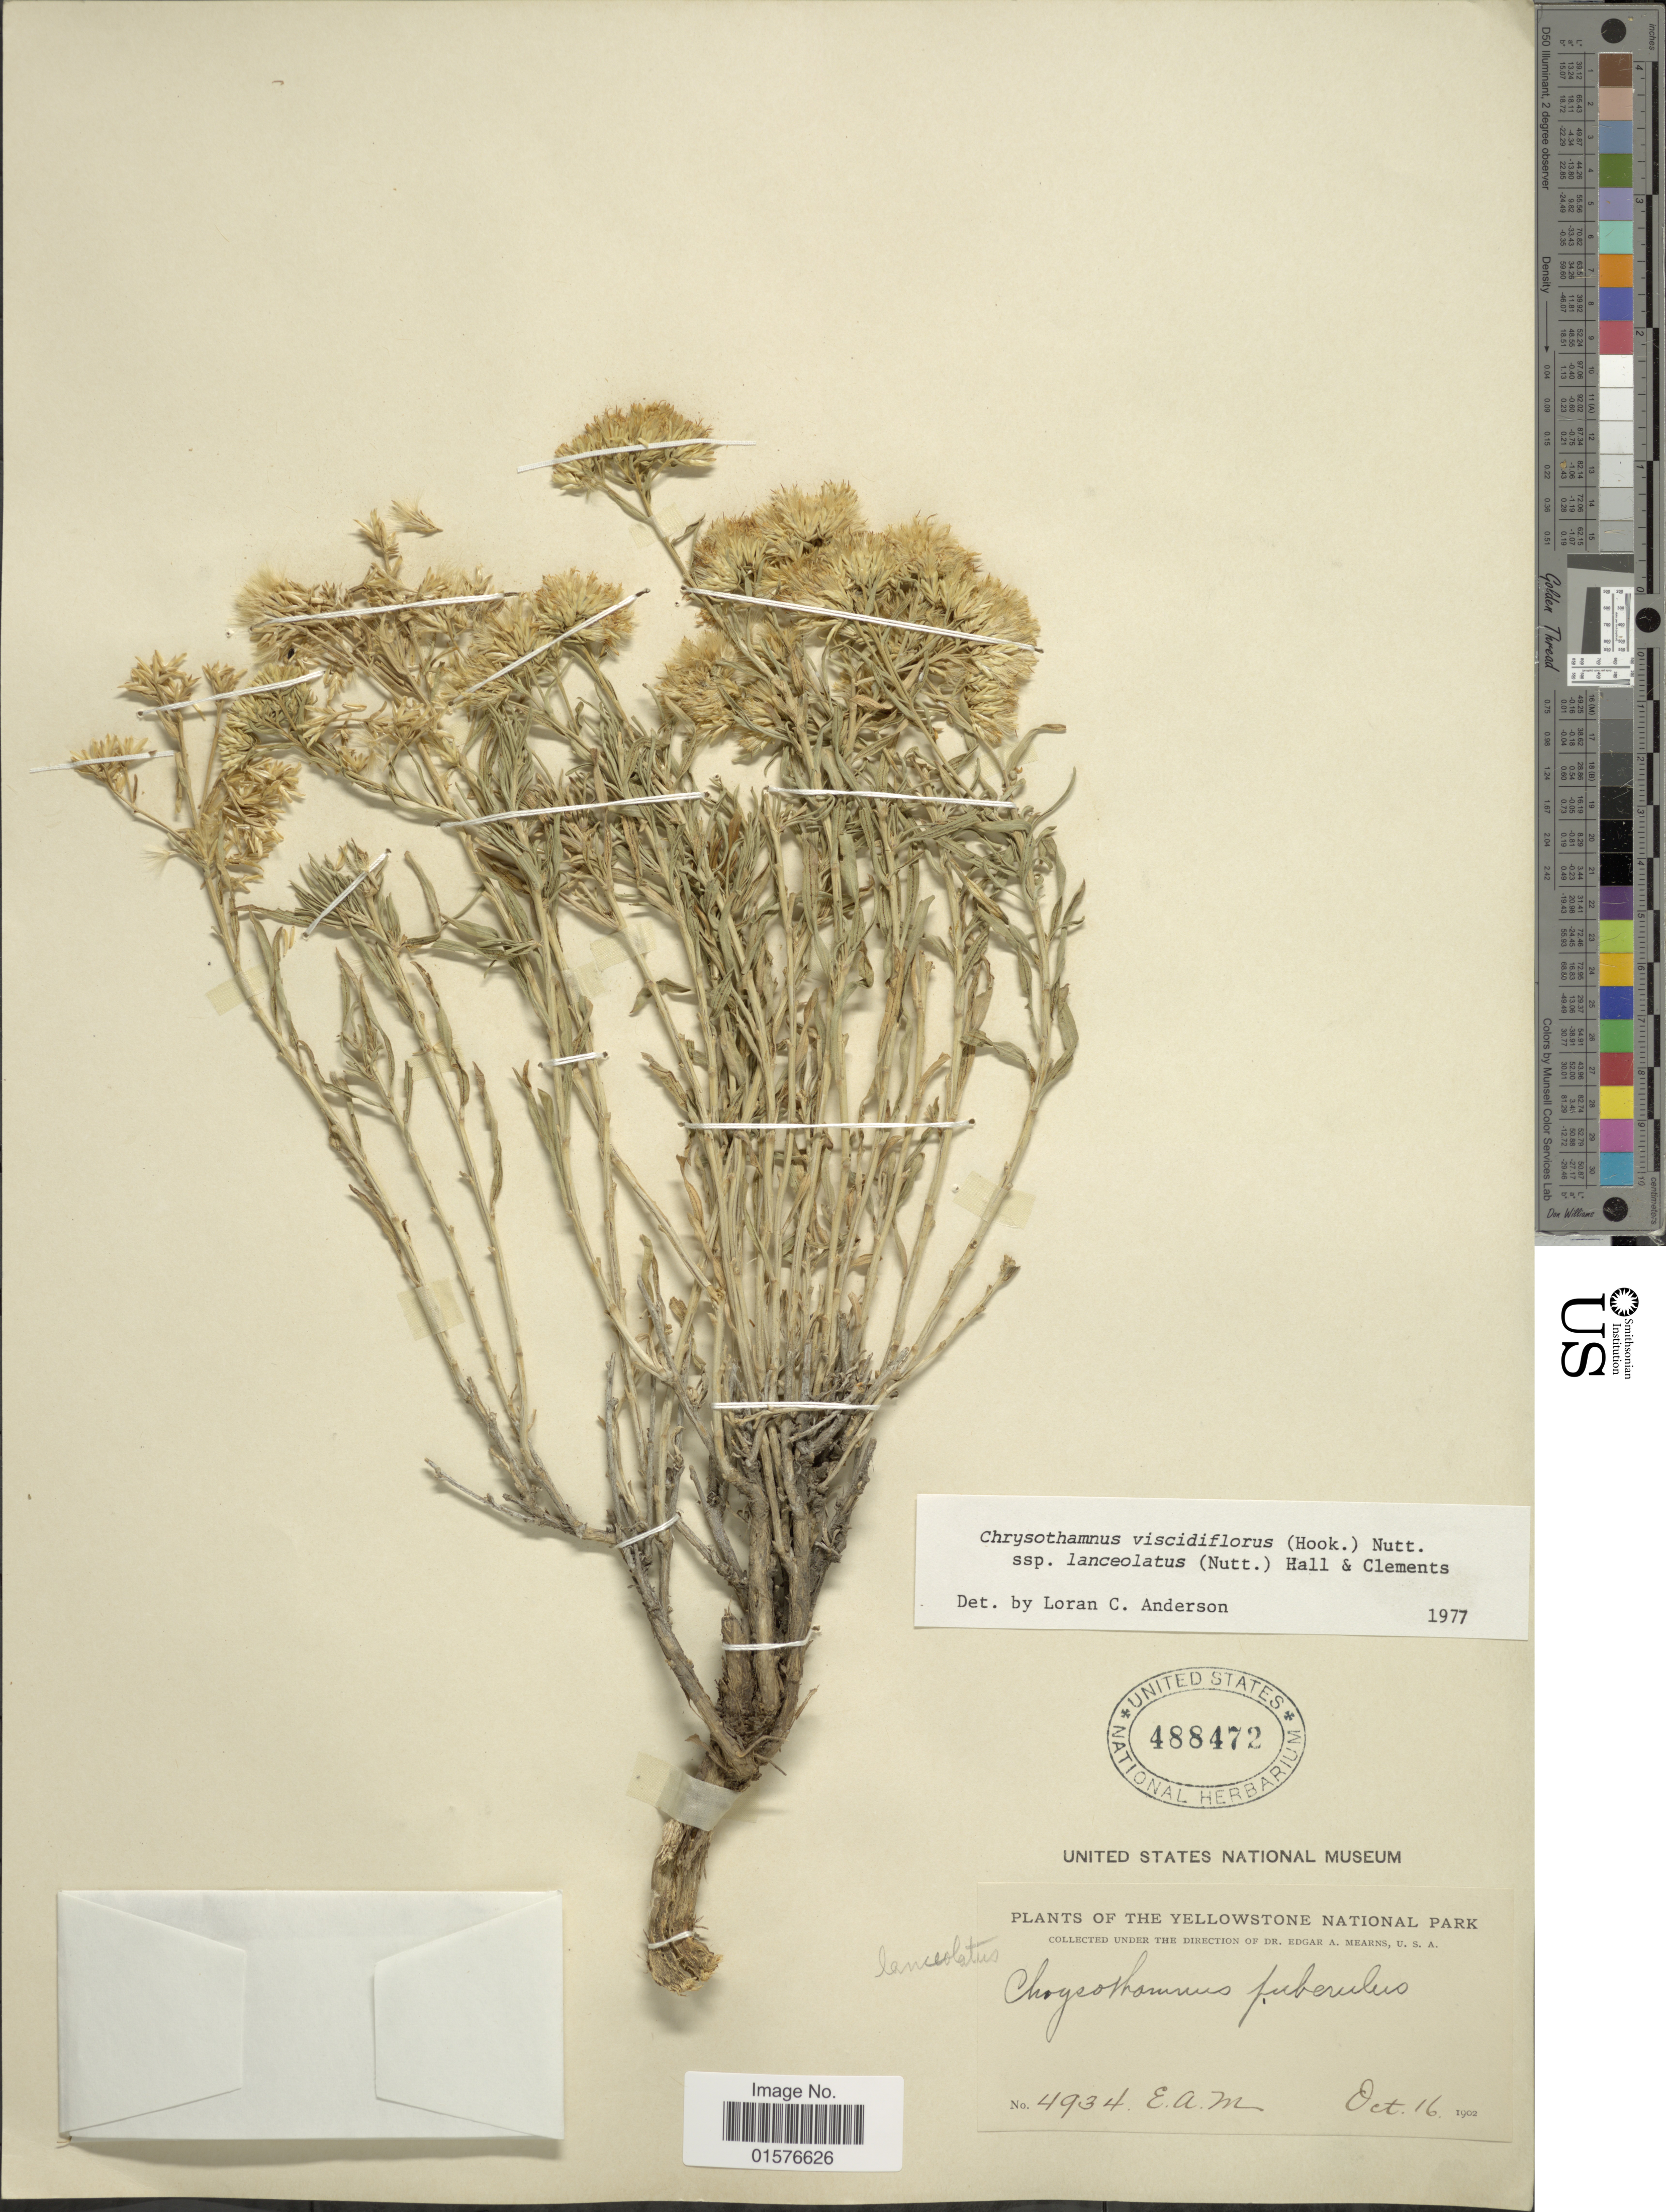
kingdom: Plantae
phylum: Tracheophyta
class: Magnoliopsida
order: Asterales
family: Asteraceae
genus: Chrysothamnus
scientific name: Chrysothamnus viscidiflorus subsp. lanceolatus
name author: (Nutt.) H.M. Hall & Clem.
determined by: Urbatsch, Lowell E., Curator (LSU), Louisiana State University (UNITED STATES)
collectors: E. A. Mearns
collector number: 4934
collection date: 1902-10-16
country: United States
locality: The Yellowstone National Park.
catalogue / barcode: US 488472